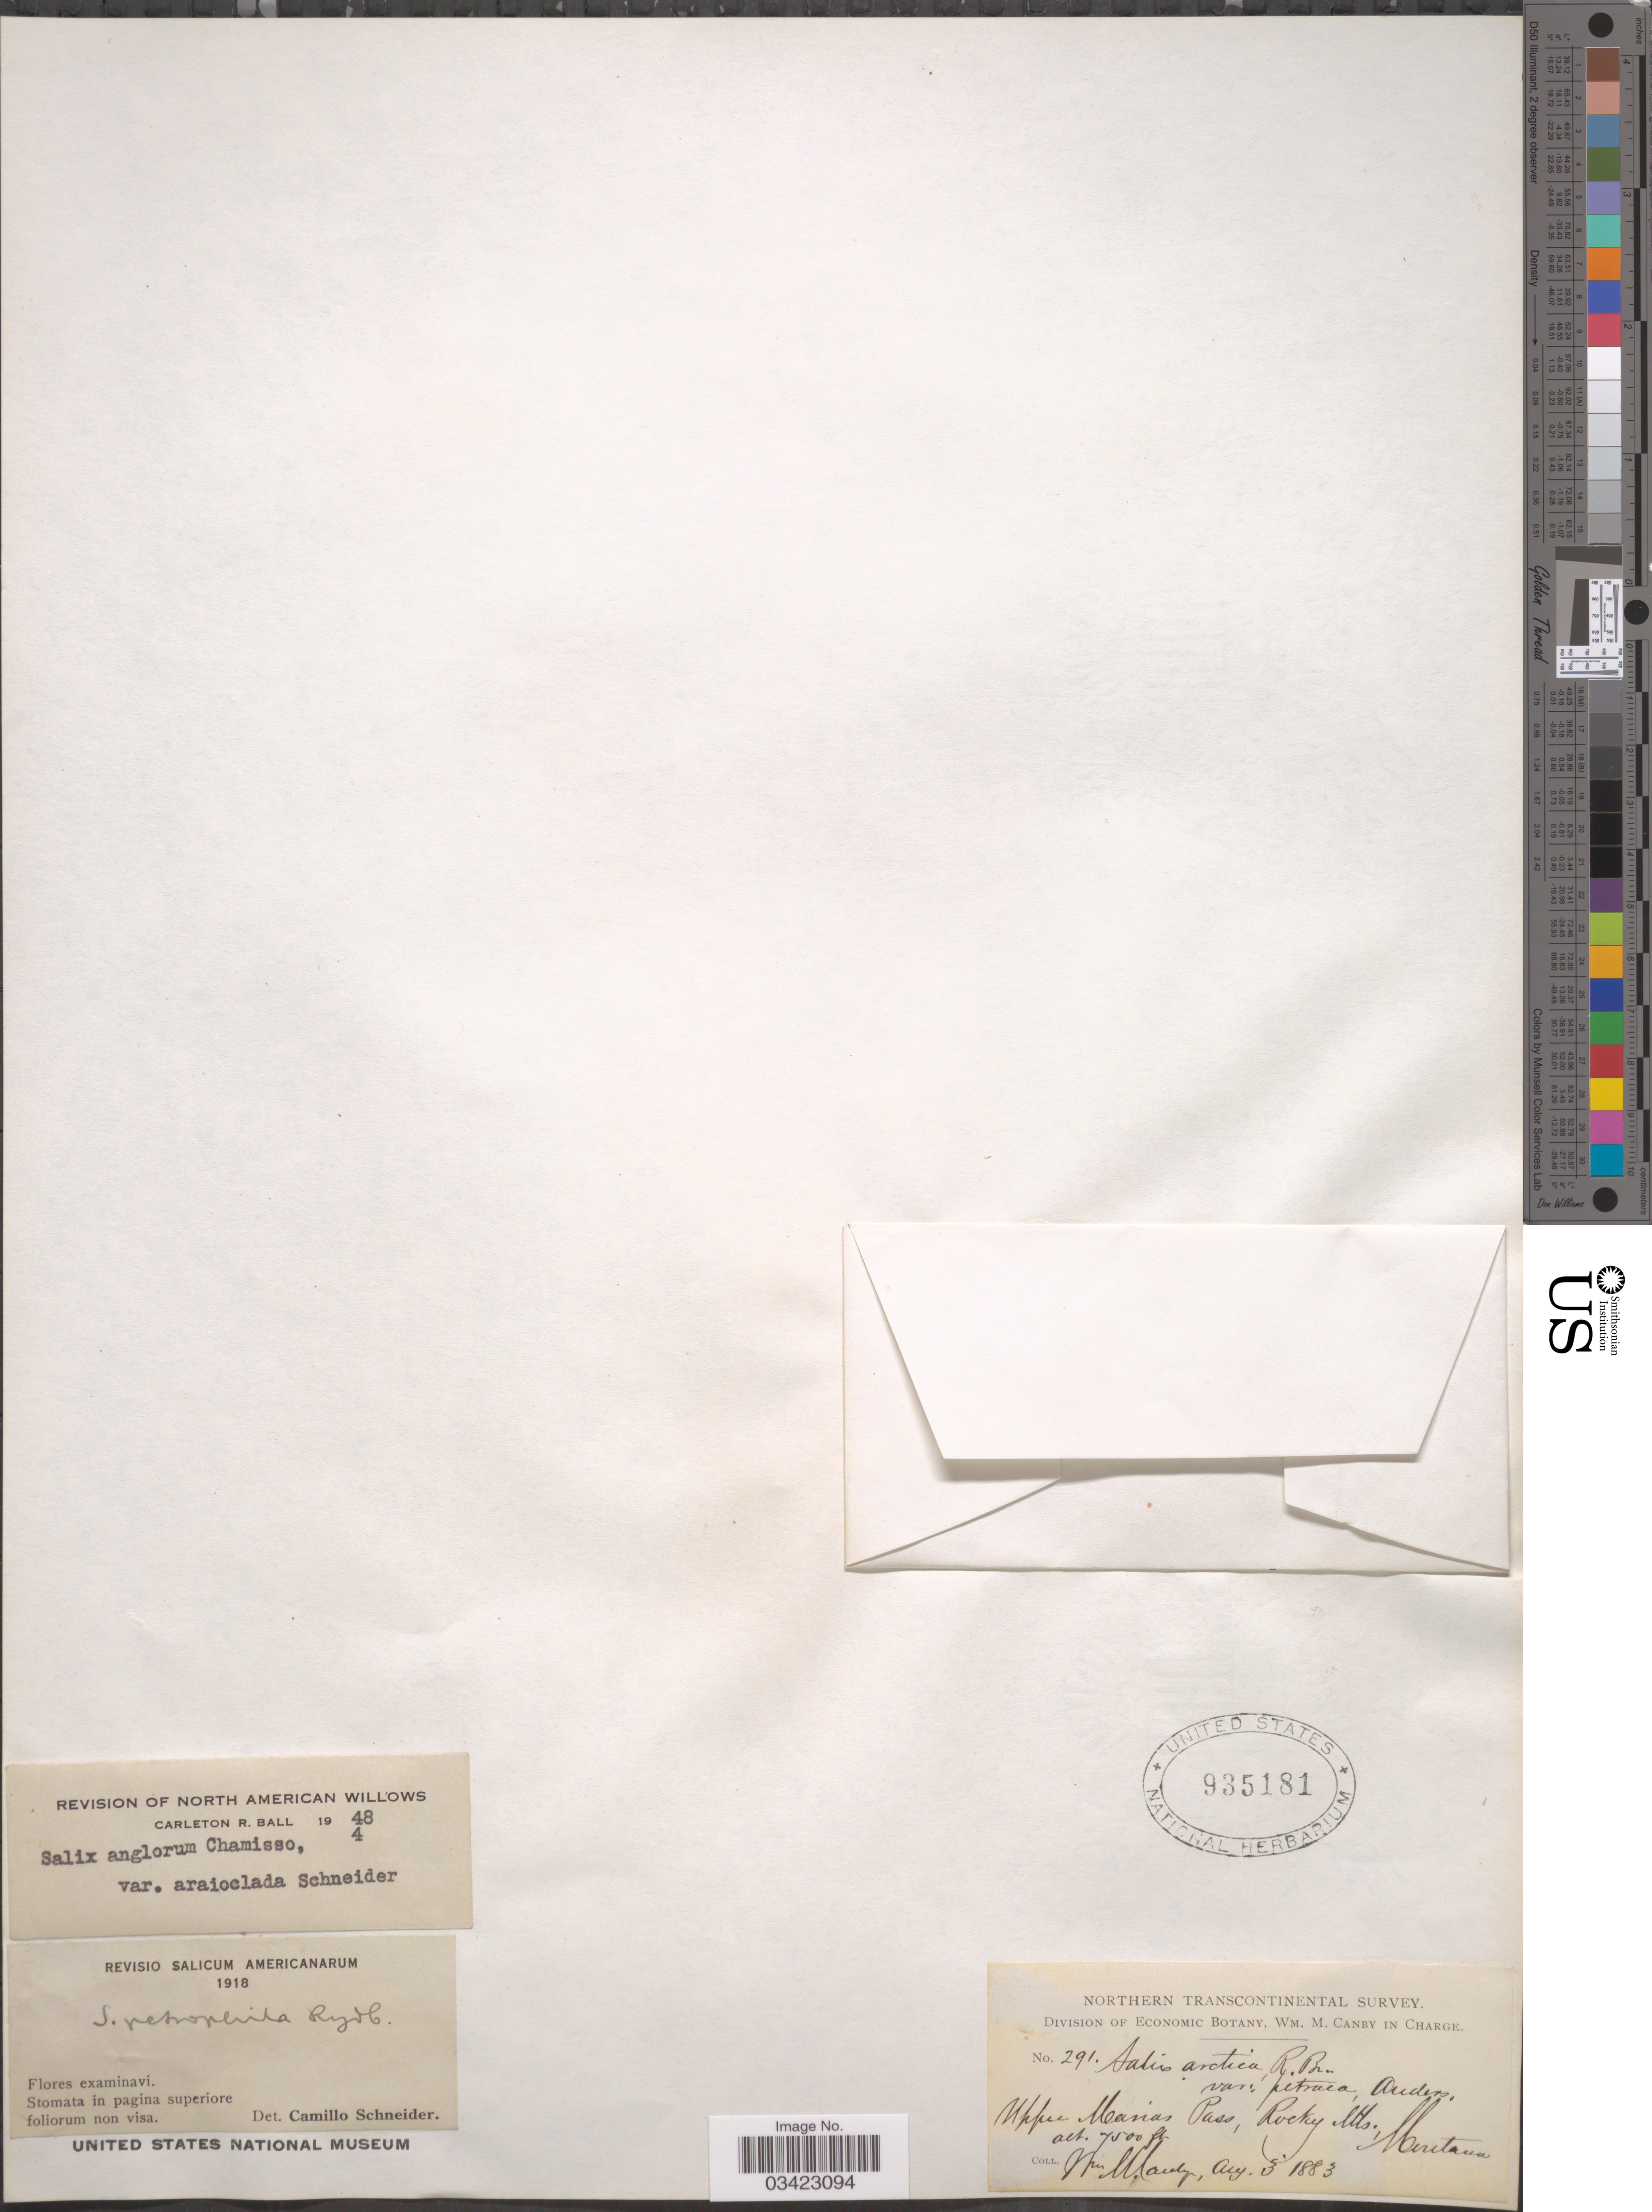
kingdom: Plantae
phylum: Tracheophyta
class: Magnoliopsida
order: Malpighiales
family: Salicaceae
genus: Salix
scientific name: Salix anglorum var. araioclada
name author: C.K. Schneid.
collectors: W. M. Canby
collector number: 291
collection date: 1883-08-03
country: United States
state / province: Montana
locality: Upper Marias Pass, Rocky Mts.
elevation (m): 2286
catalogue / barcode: US 935181